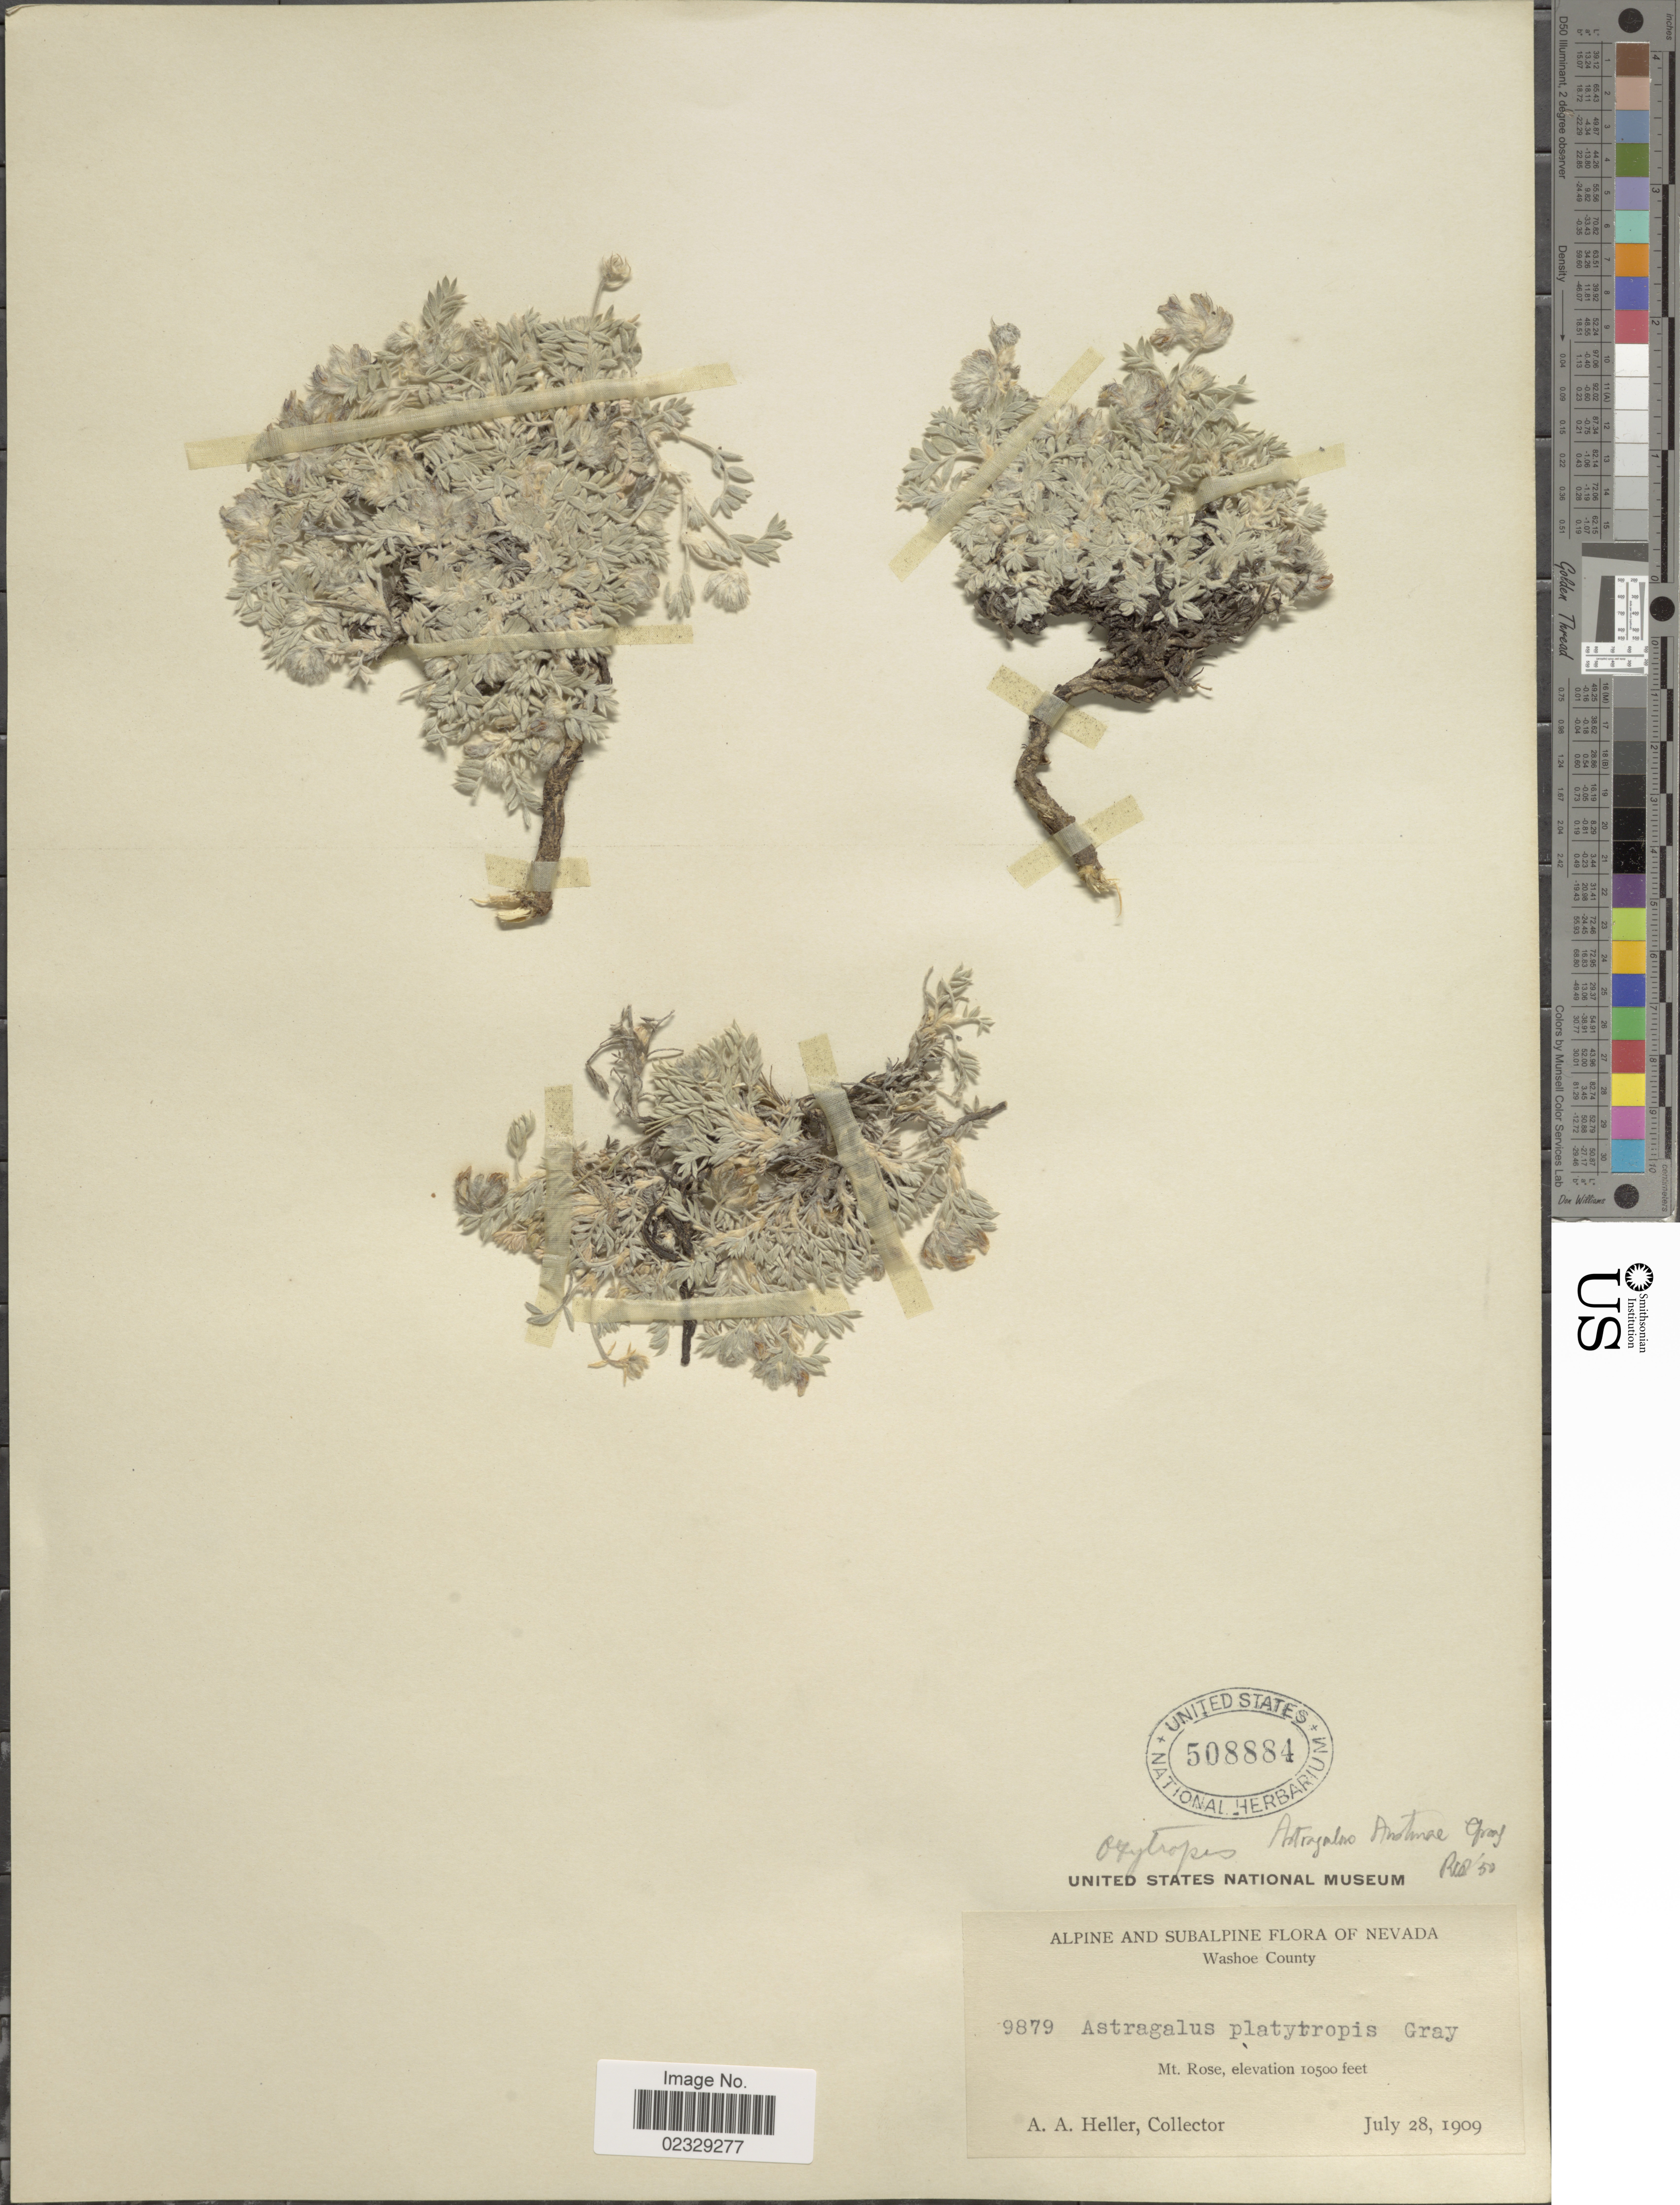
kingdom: Plantae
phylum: Tracheophyta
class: Magnoliopsida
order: Fabales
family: Fabaceae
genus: Astragalus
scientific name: Astragalus austinae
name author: M.E. Jones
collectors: A. A. Heller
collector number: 9879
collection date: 1909-07-28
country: United States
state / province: Nevada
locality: Alpine and Subalpine, Washoe County, Mt Rose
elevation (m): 3200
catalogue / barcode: US 508884